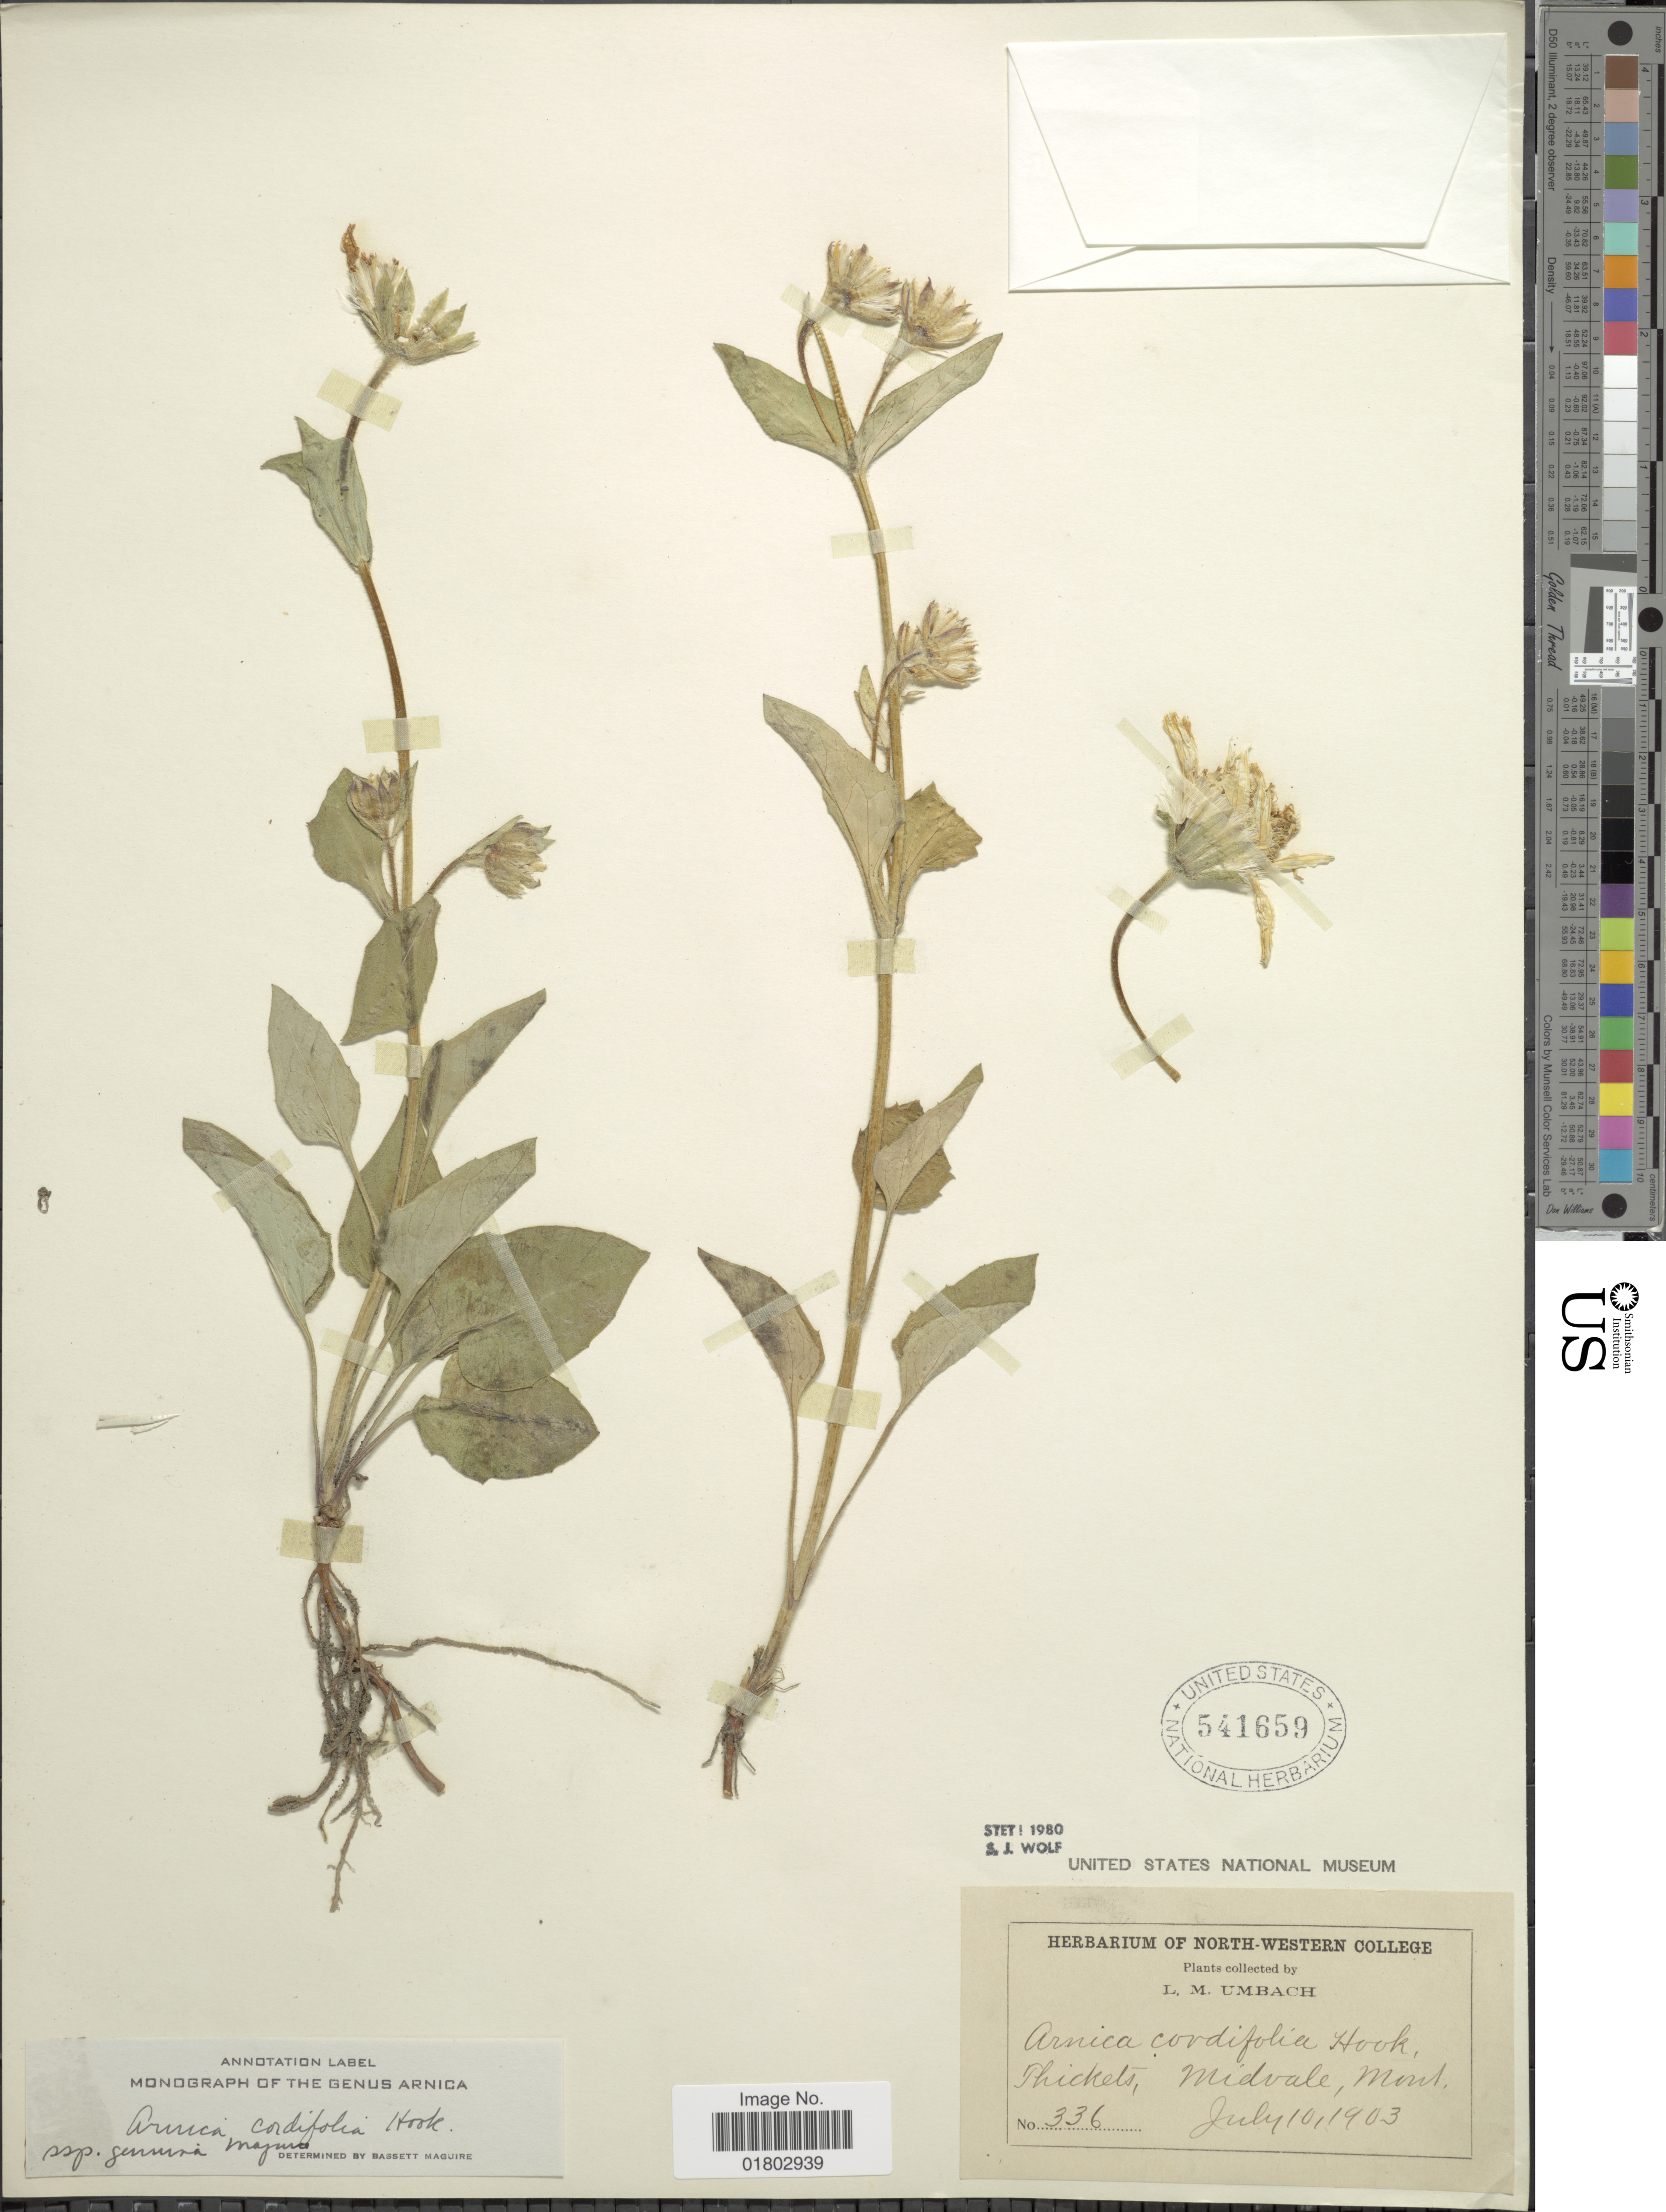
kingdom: Plantae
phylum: Tracheophyta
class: Magnoliopsida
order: Asterales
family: Asteraceae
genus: Arnica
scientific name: Arnica cordifolia subsp. genuina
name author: Maguire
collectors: L. M. Umbach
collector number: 336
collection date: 1903-07-10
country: United States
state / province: Montana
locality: Thickets, Midvale, Mont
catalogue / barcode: US 541659